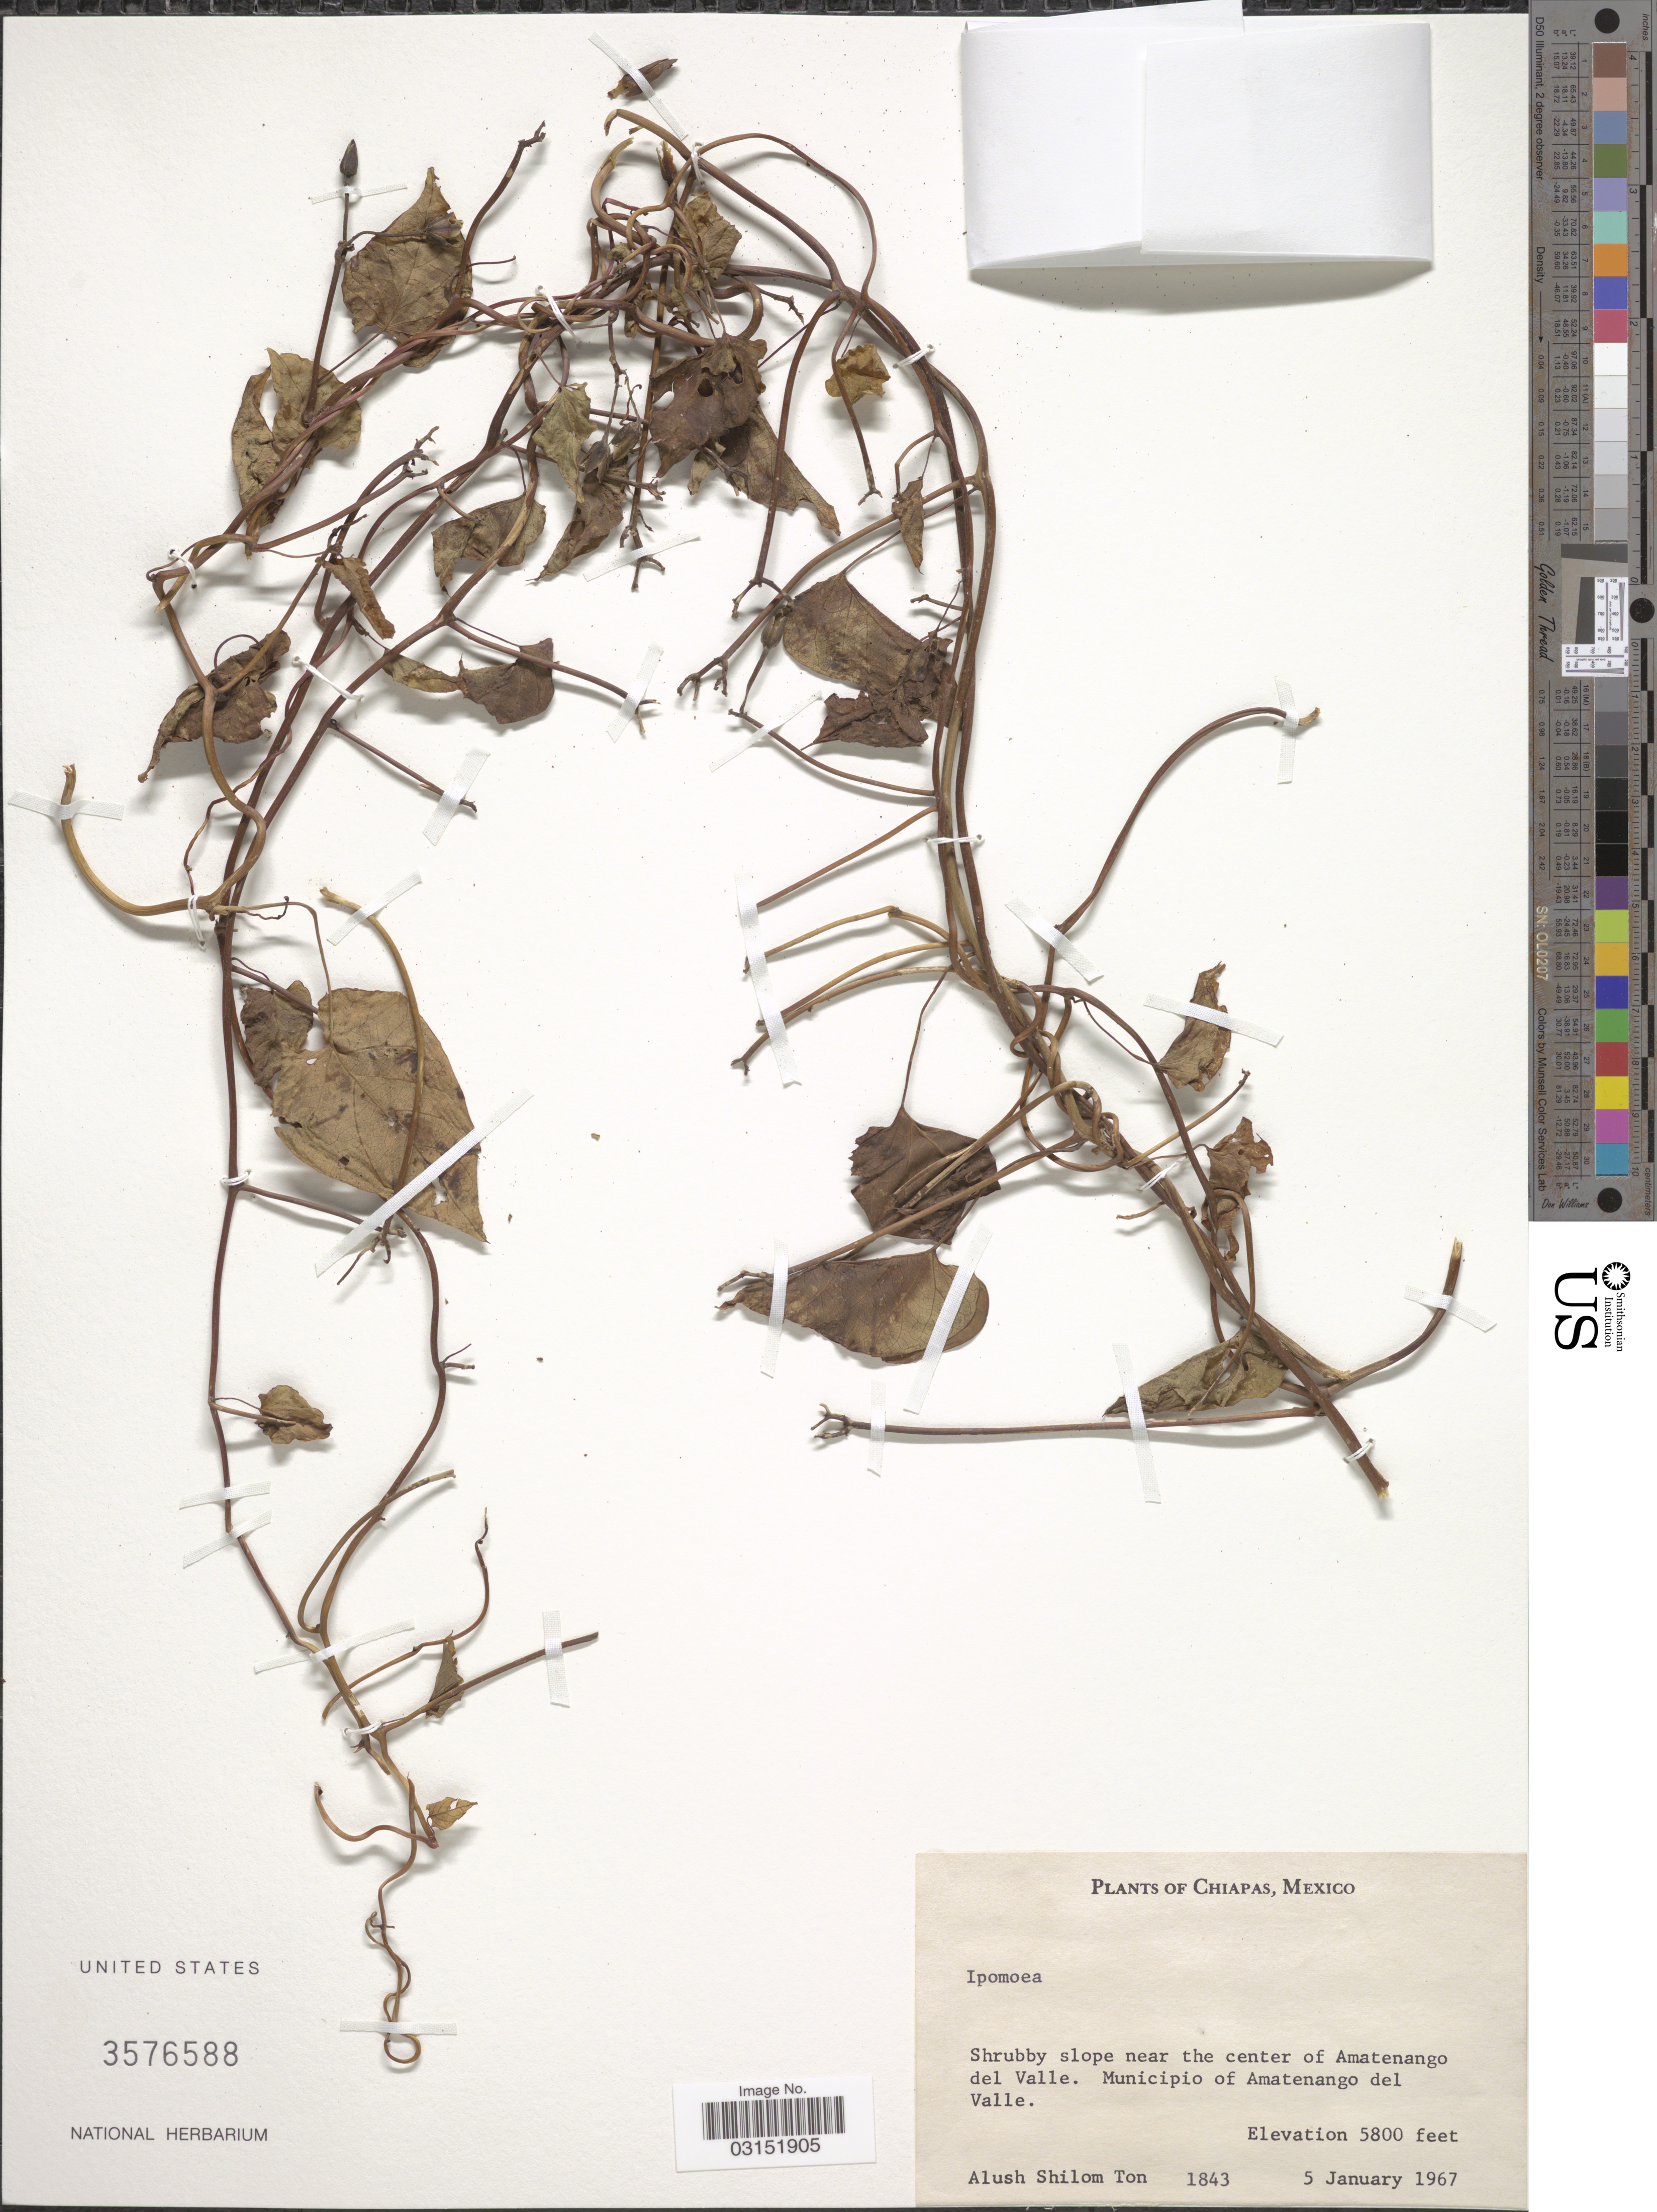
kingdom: Plantae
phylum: Tracheophyta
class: Magnoliopsida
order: Solanales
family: Convolvulaceae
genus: Ipomoea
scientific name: Ipomoea sp.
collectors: A. M. Ton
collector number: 1843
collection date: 1967-01-05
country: Mexico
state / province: Chiapas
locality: Shrubby slope near the center of Amatenango del Valle, Municipio of Amatenango del Valle.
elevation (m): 1768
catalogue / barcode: US 3576588